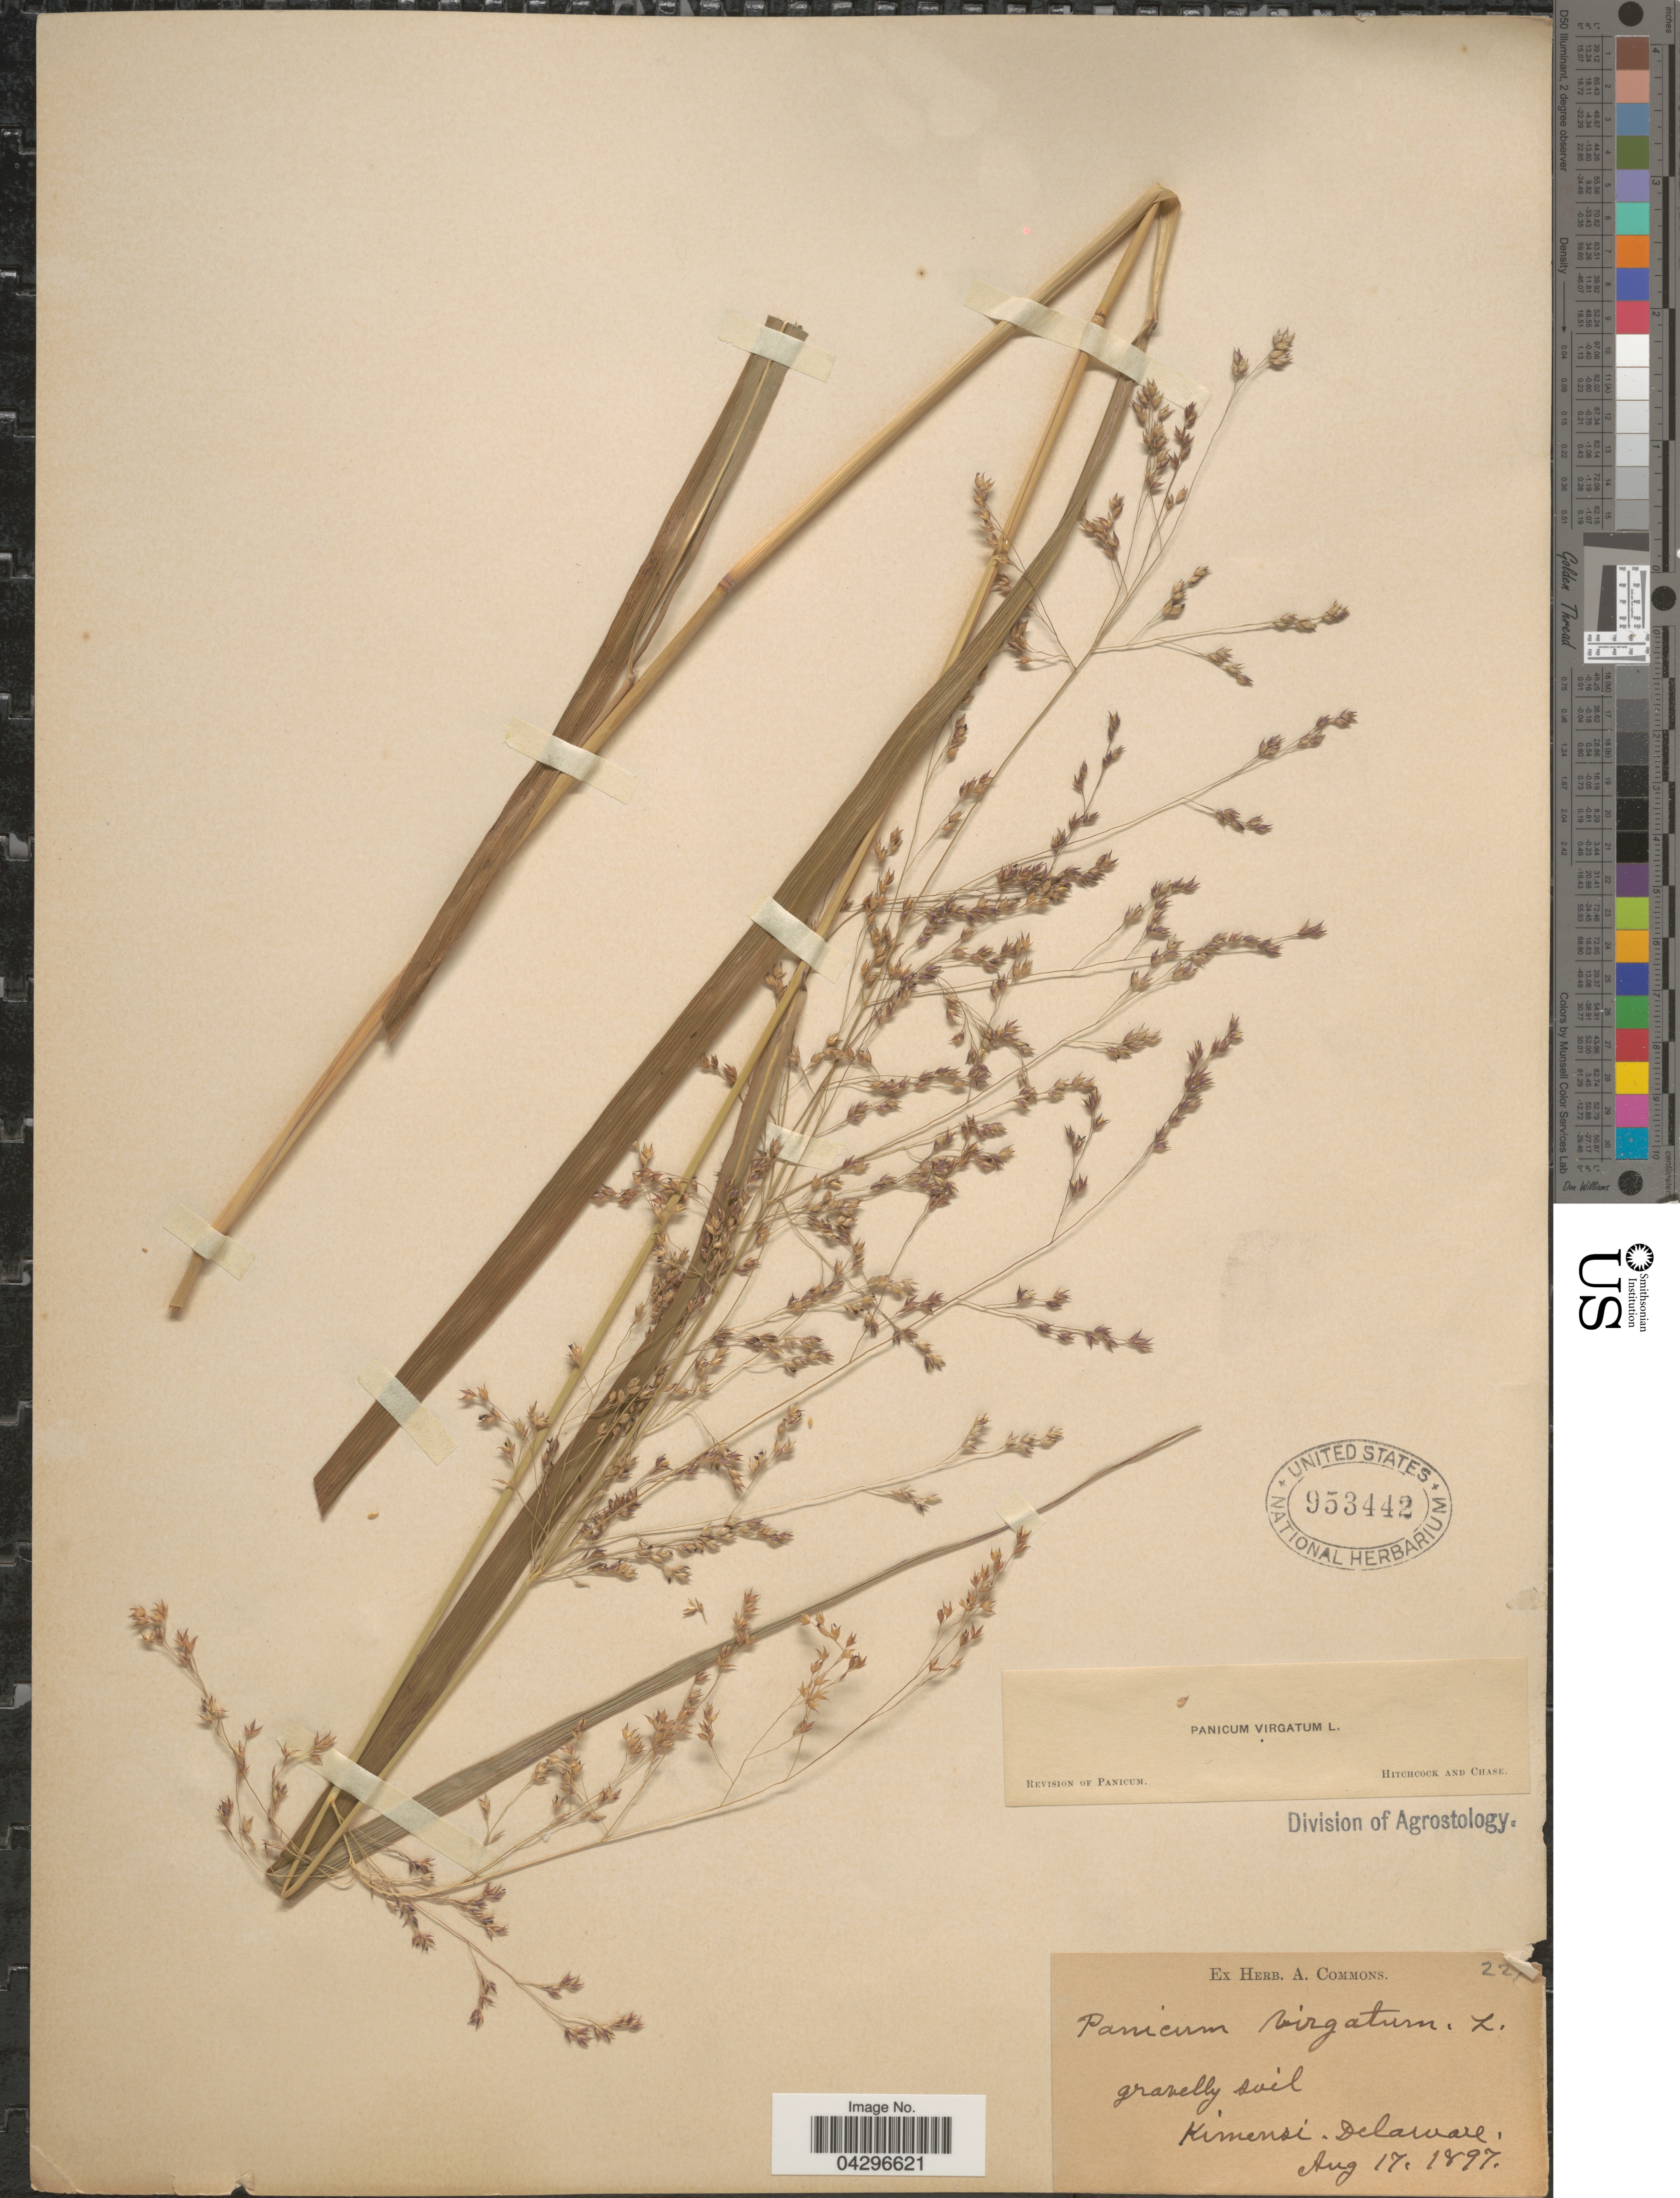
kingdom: Plantae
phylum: Tracheophyta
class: Liliopsida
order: Poales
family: Poaceae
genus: Panicum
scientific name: Panicum virgatum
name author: L.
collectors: ex herb. A. Commons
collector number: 221*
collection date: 1897-08-17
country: United States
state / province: Delaware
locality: Gravelly soil. Kimensi.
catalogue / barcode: US 953442